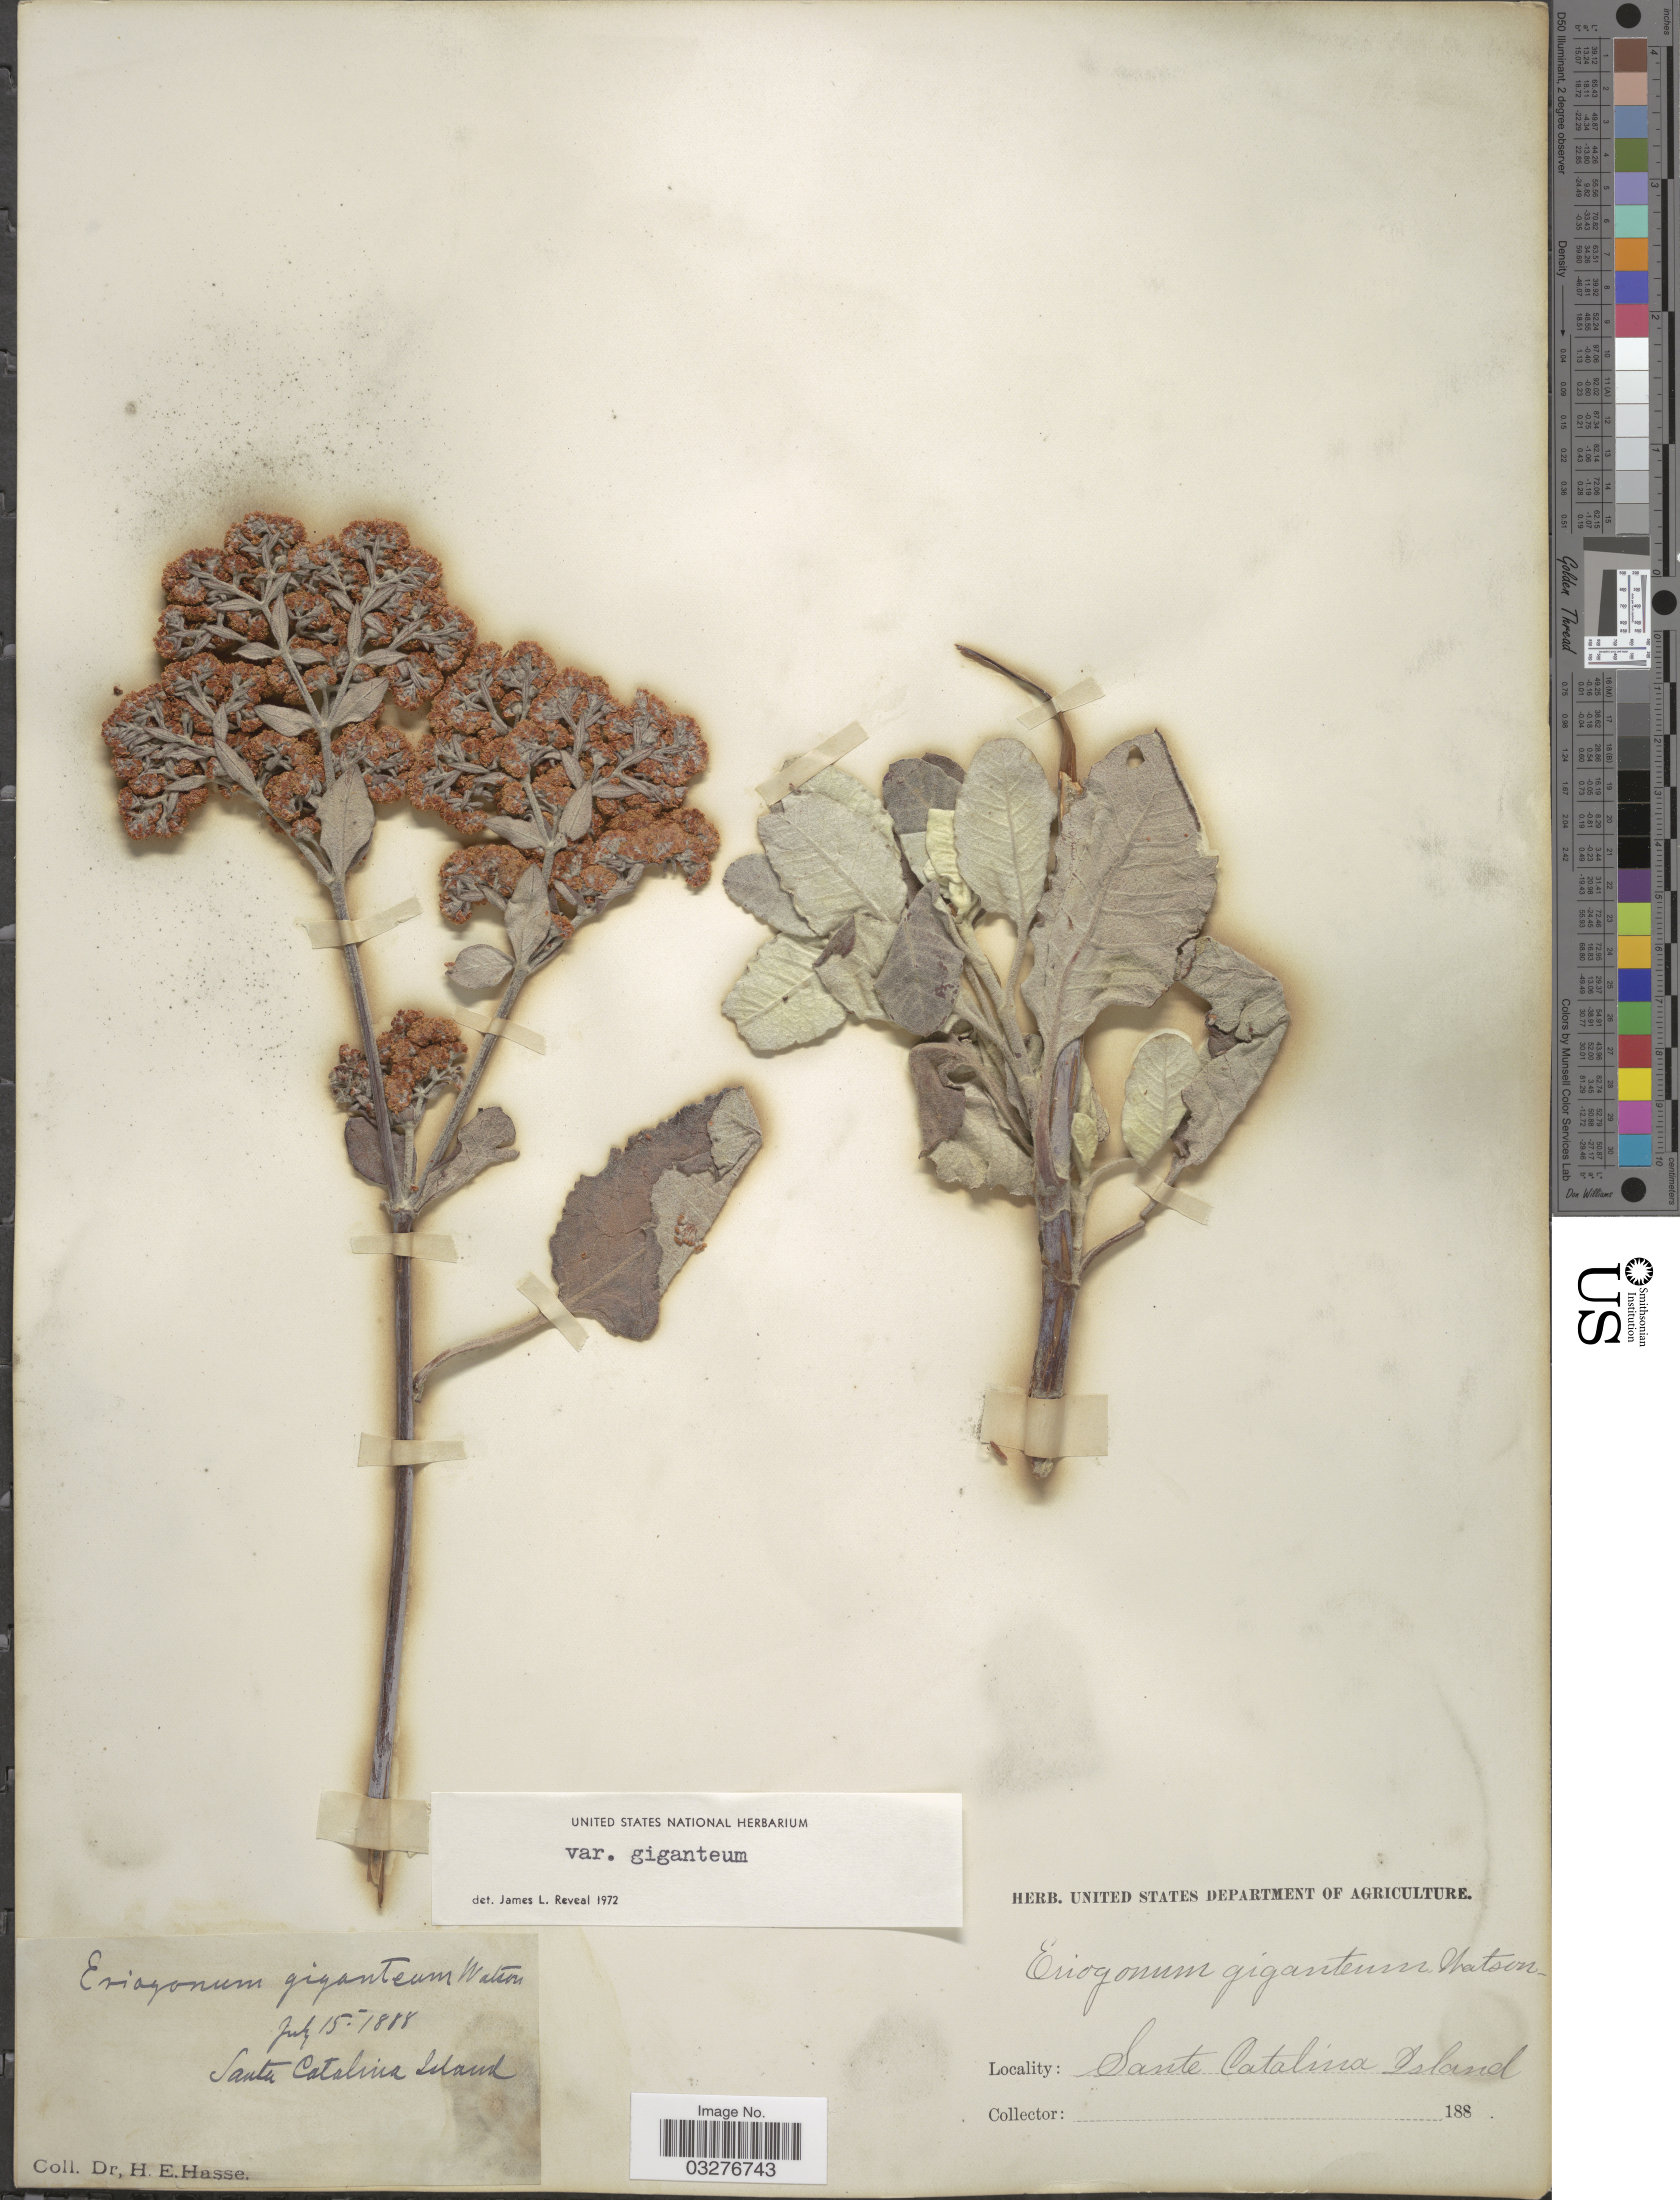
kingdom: Plantae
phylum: Tracheophyta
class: Magnoliopsida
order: Caryophyllales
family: Polygonaceae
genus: Eriogonum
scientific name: Eriogonum giganteum var. giganteum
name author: S. Watson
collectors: H. E. Hasse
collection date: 1888-07-15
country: United States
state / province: California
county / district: Los Angeles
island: Santa Catalina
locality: Santa Catalina Island.